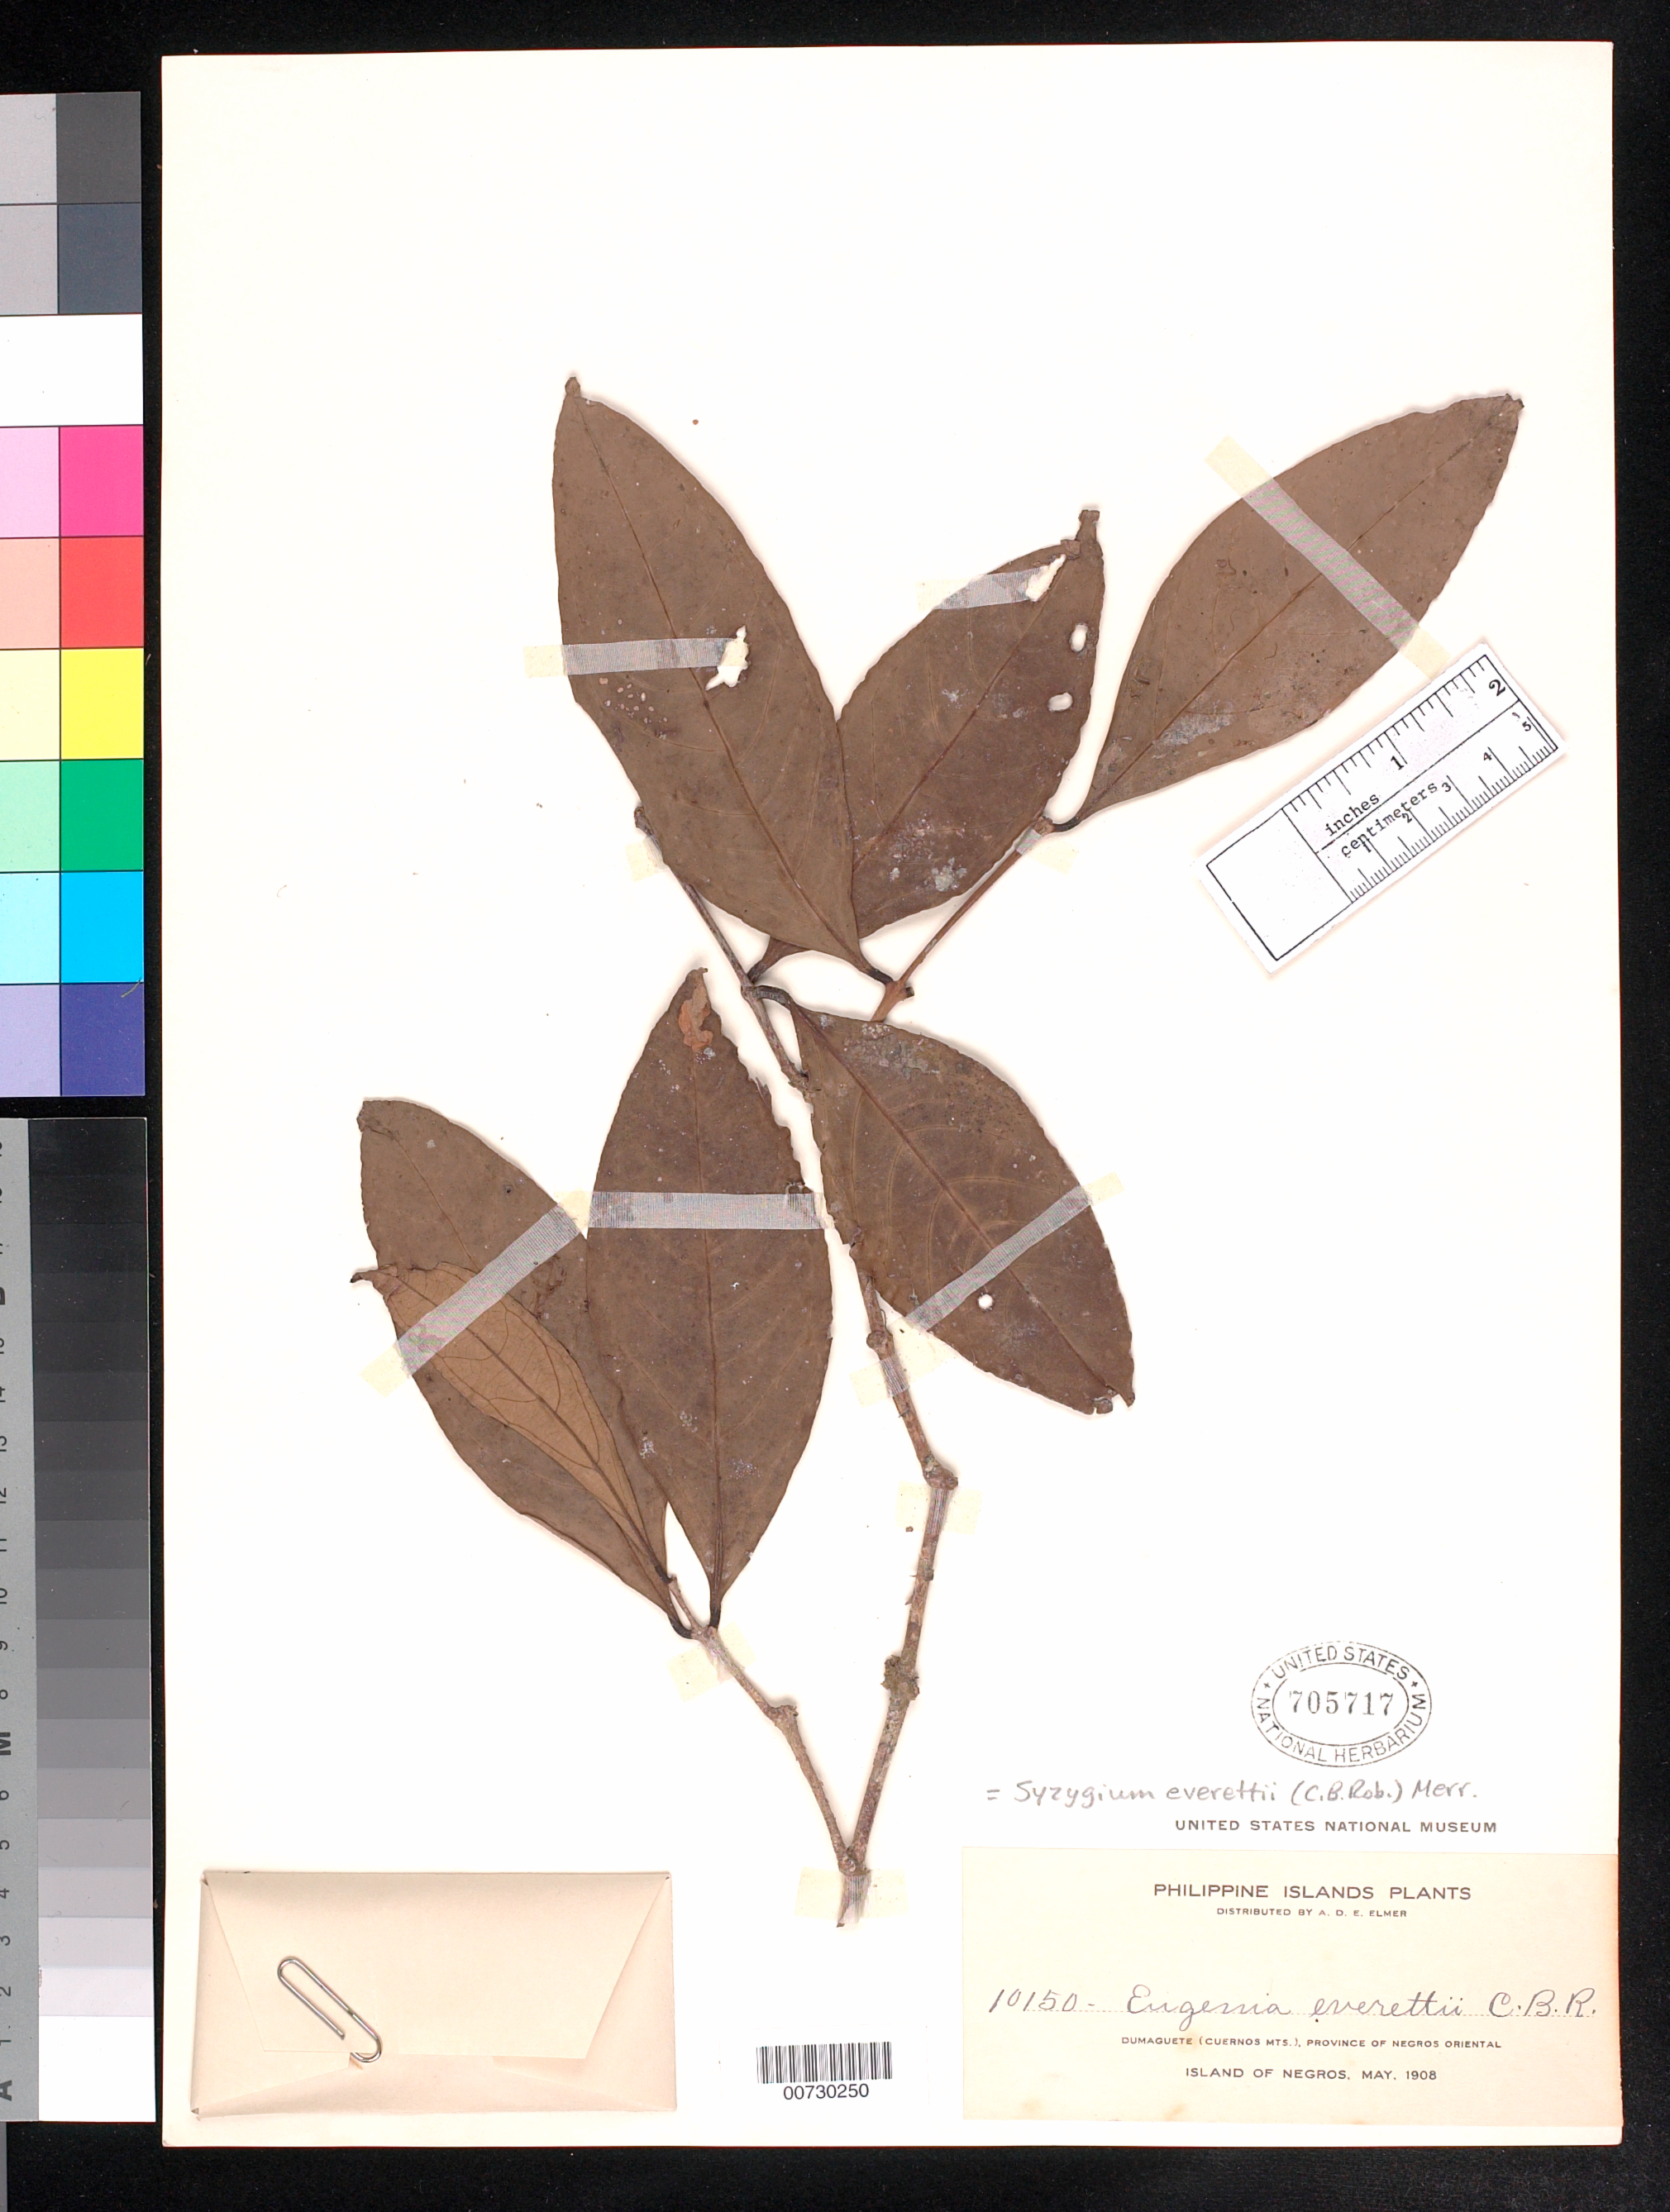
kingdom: Plantae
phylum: Tracheophyta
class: Magnoliopsida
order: Myrtales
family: Myrtaceae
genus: Syzygium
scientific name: Syzygium everettii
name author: (C.B. Rob.) Merr.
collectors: A. D. E. Elmer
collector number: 10150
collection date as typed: May 1908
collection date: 1908-05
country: Philippines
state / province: Central Visayas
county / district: Negros Oriental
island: Negros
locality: Dumaguete, Cuernos Mts.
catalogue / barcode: US 705717